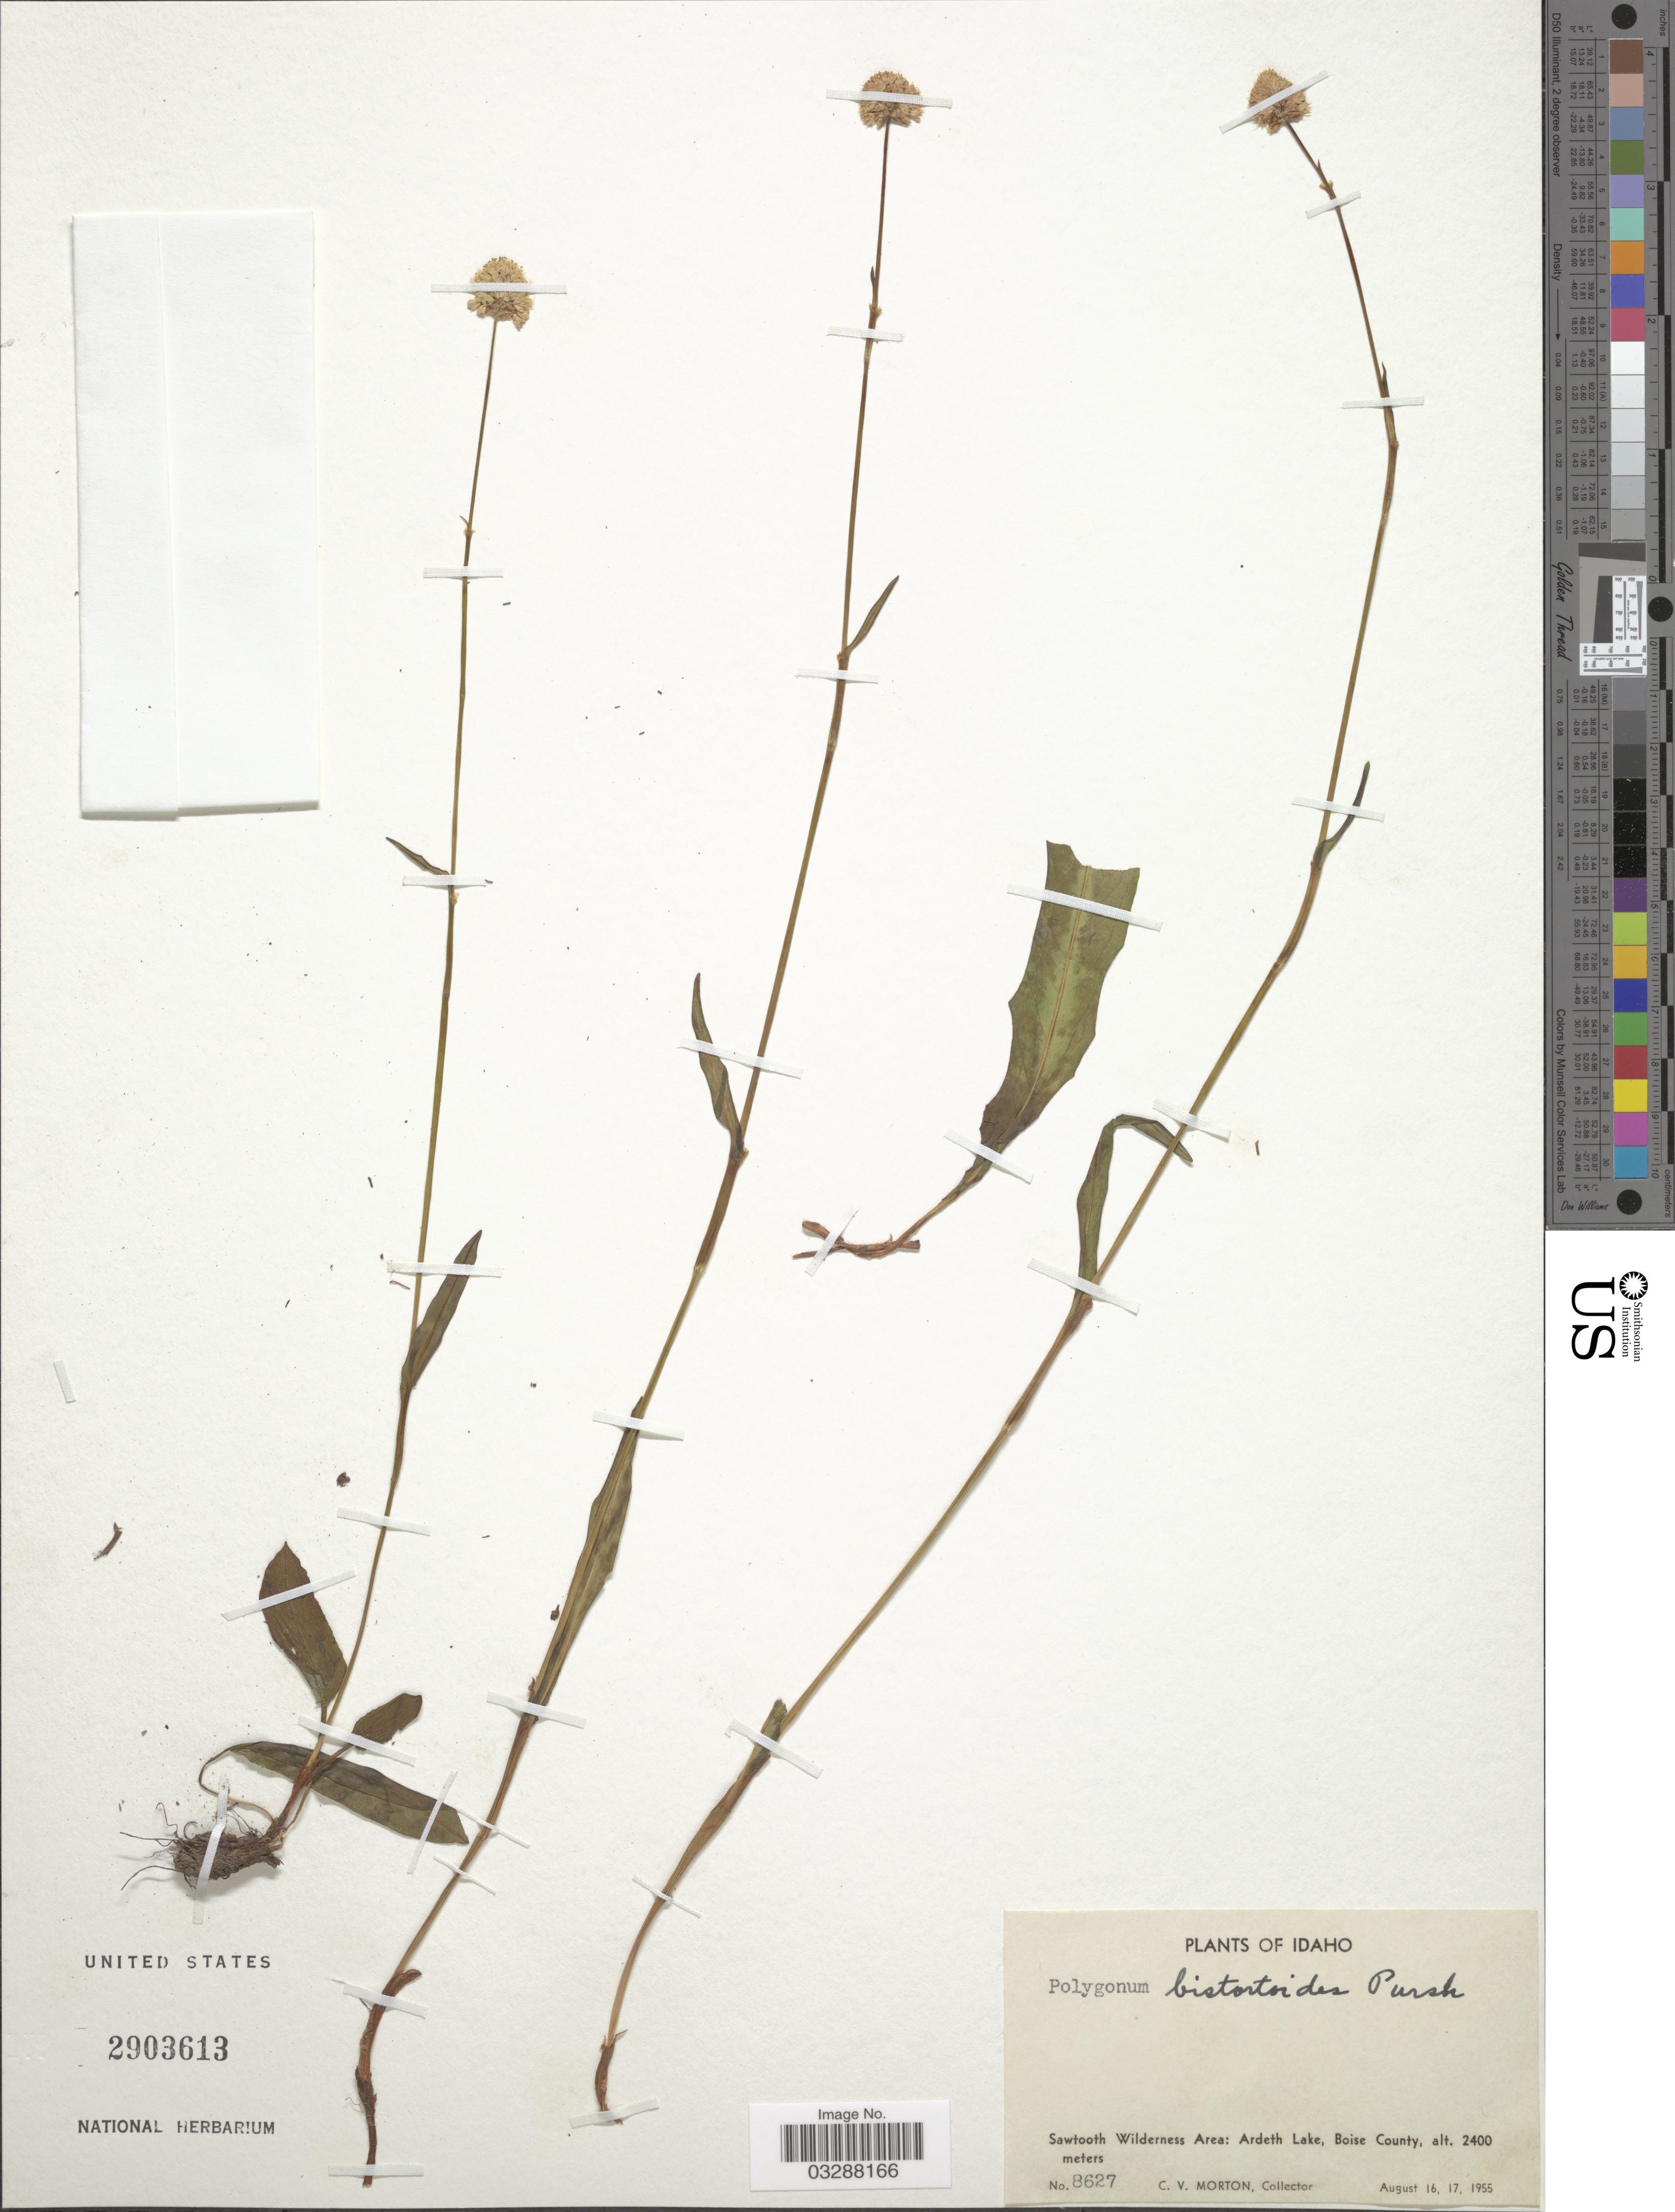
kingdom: Plantae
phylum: Tracheophyta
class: Magnoliopsida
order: Caryophyllales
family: Polygonaceae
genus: Bistorta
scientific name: Bistorta bistortoides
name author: (Pursh) Small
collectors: C. V. Morton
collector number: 8627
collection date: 1955-08-16/1955-08-17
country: United States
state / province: Idaho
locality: Sawtooth Wilderness Area: Ardeth Lake, Boise County.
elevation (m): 2400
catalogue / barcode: US 2903613